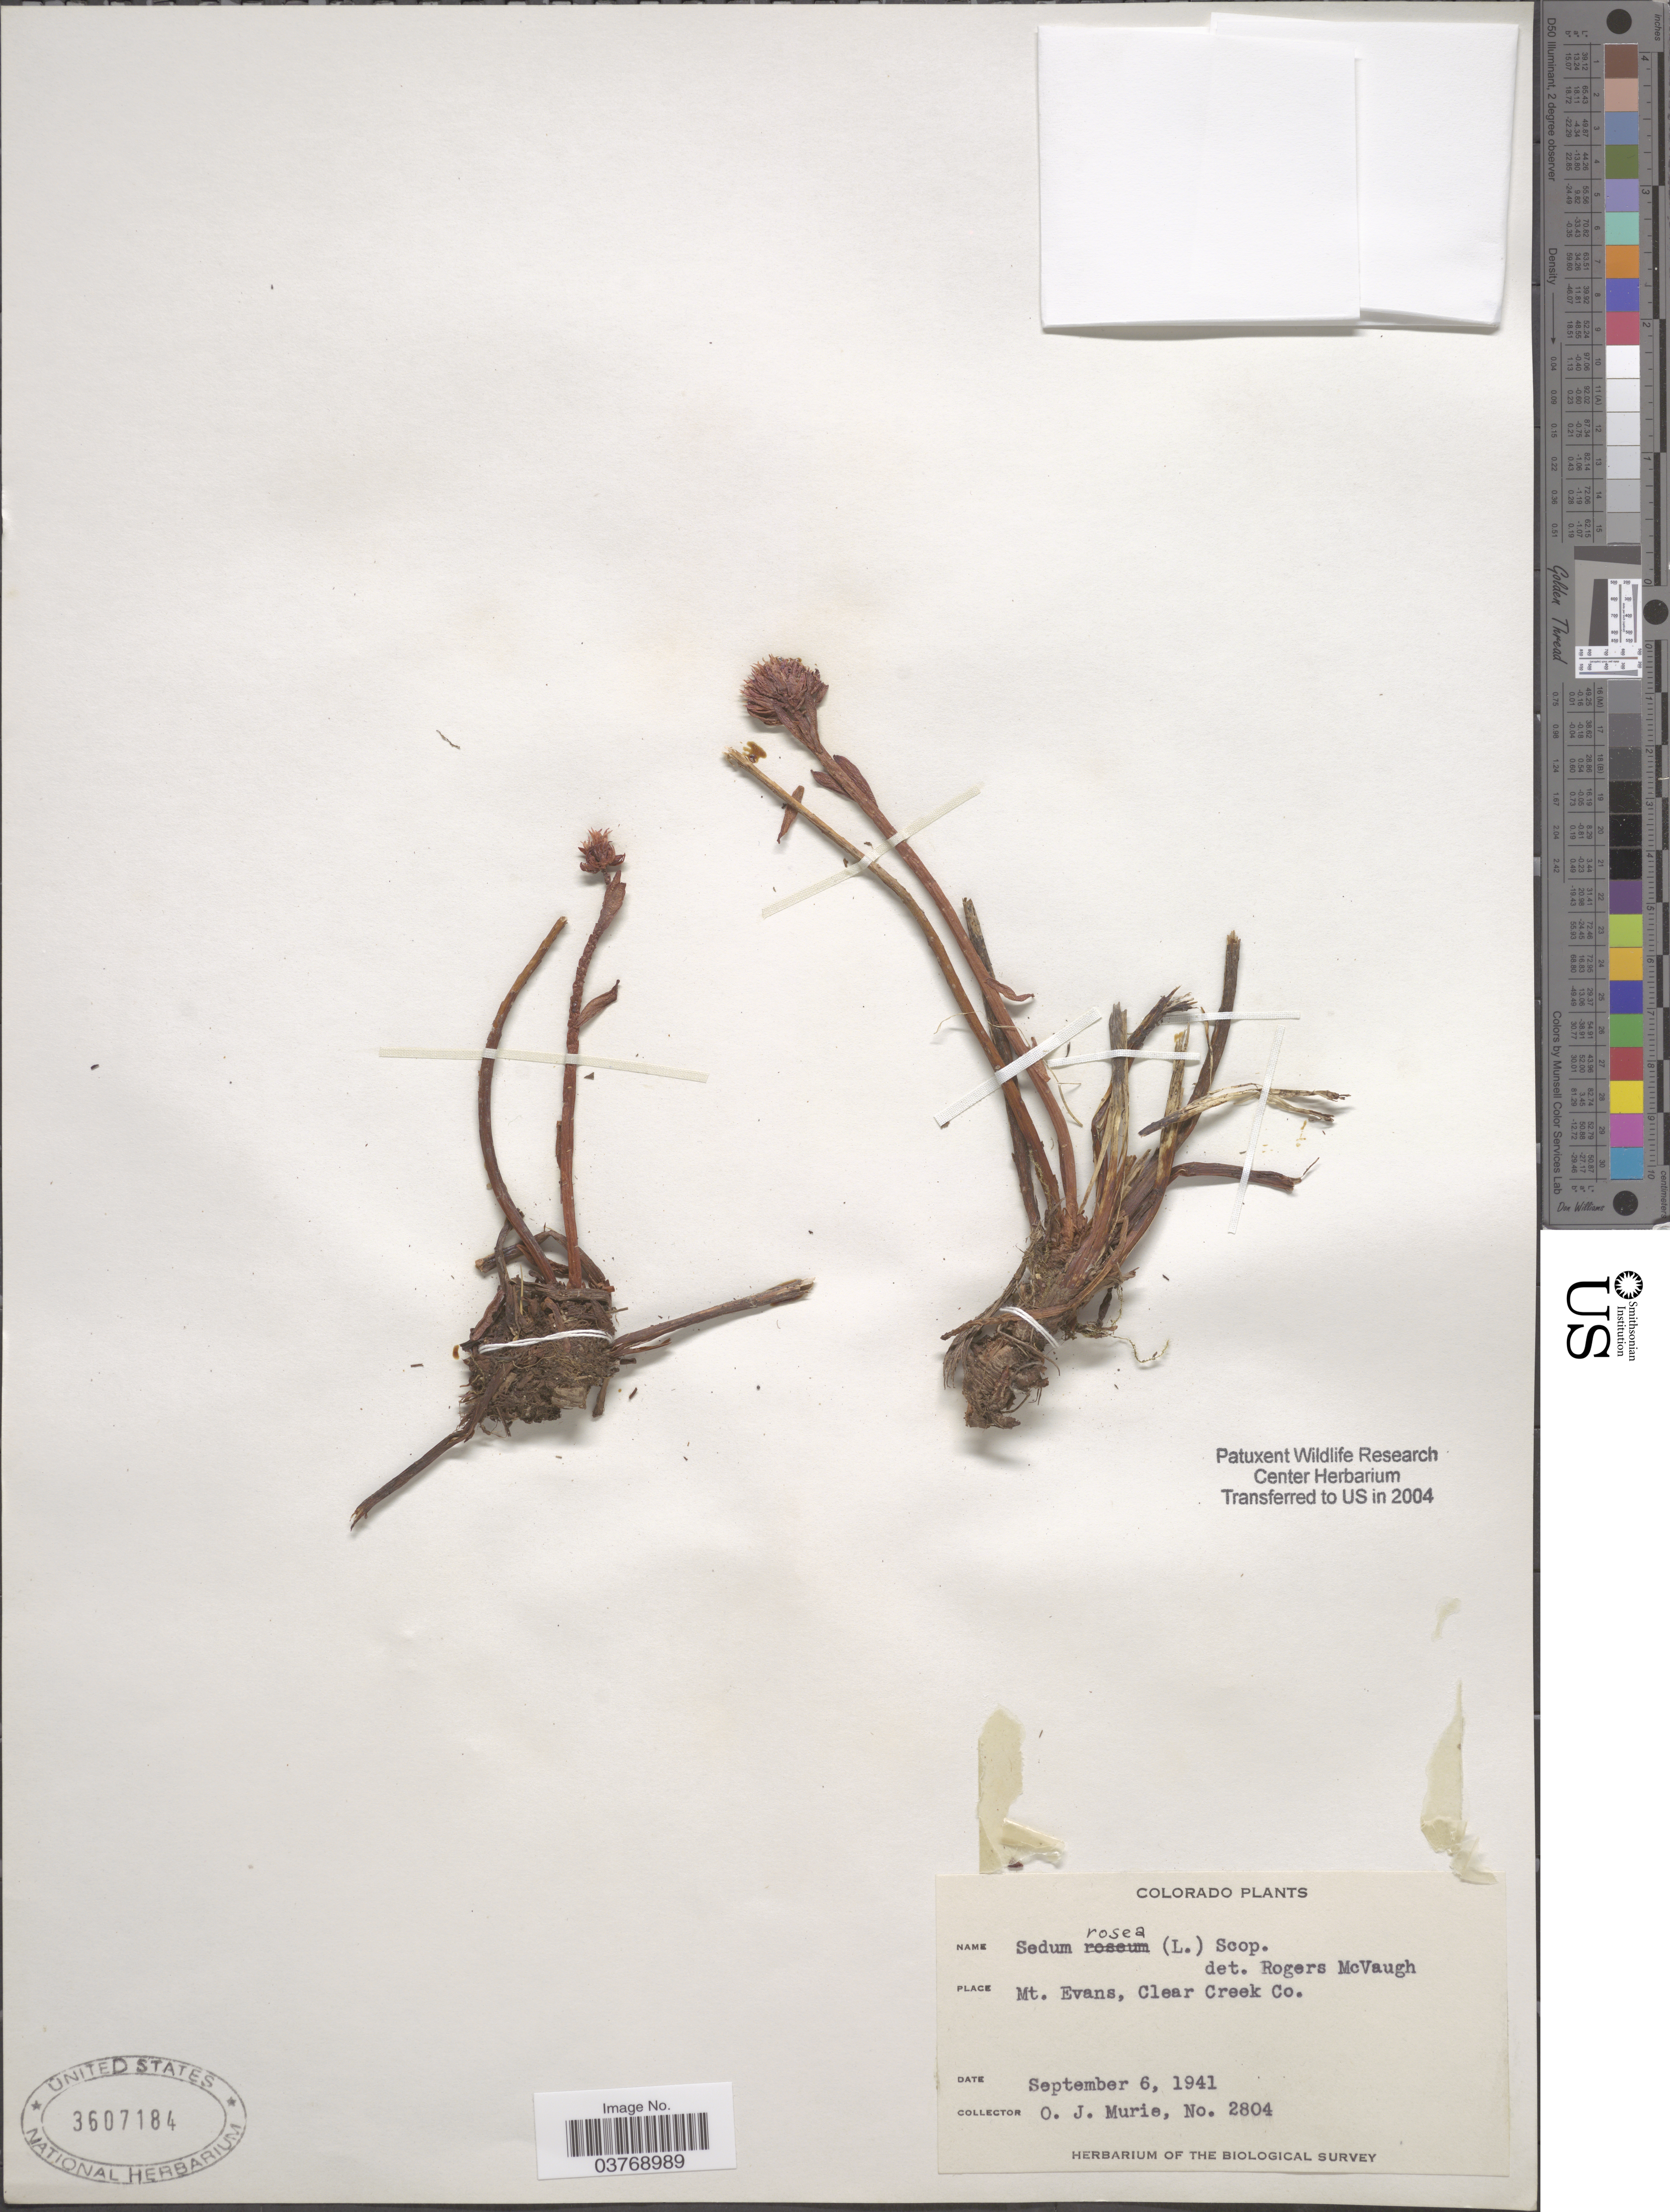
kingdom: Plantae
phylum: Tracheophyta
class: Magnoliopsida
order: Saxifragales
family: Crassulaceae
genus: Rhodiola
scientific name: Rhodiola integrifolia subsp. integrifolia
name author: Raf.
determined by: Strong, Mark T., (BOT), Smithsonian Institution - National Museum of Natural History (UNITED STATES)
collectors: O. Murie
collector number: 2804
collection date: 1941-09-06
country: United States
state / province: Colorado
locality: Mt. Evans, Clear Creek Co.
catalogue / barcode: US 3607184